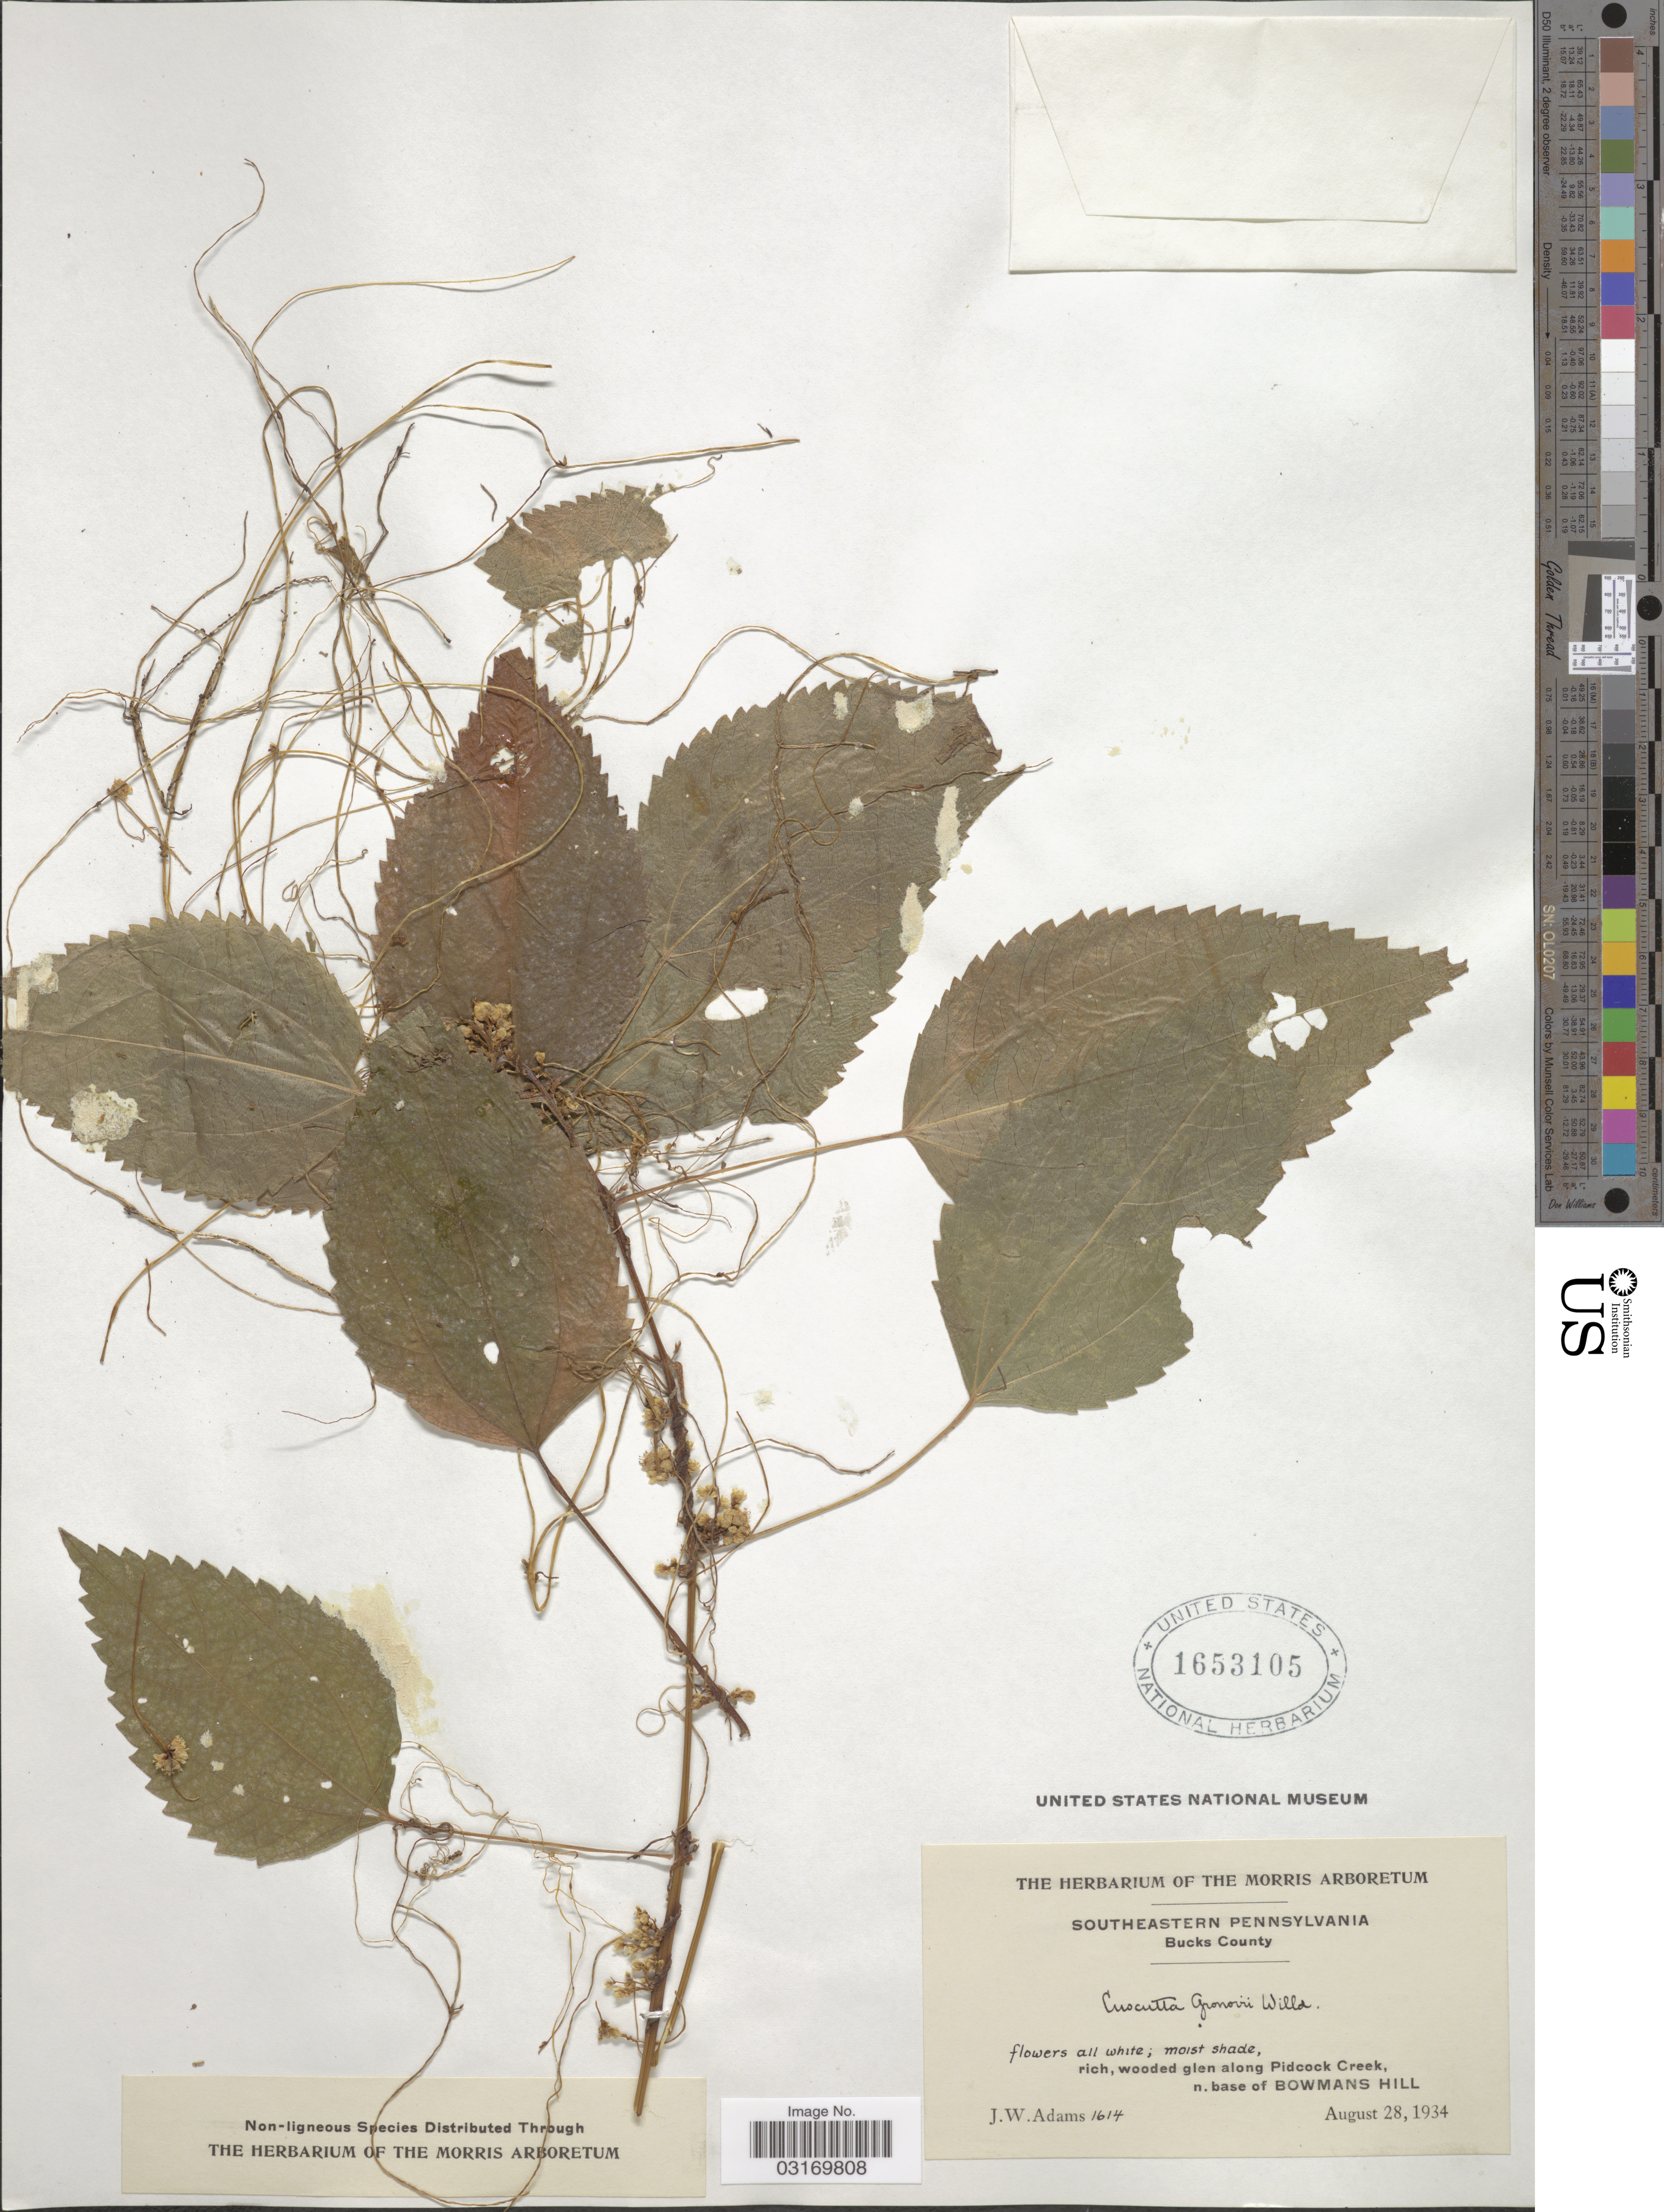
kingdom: Plantae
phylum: Tracheophyta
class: Magnoliopsida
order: Solanales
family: Convolvulaceae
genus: Cuscuta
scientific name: Cuscuta gronovii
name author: Willd. ex Schult.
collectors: J. Adams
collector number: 1614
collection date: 1934-08-28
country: United States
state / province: Pennsylvania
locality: Southeastern Pennsylvania. Bucks County. Rich, wooded glen along Pidcock Creek, n. base of Bowmans Hill.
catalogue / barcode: US 1653105